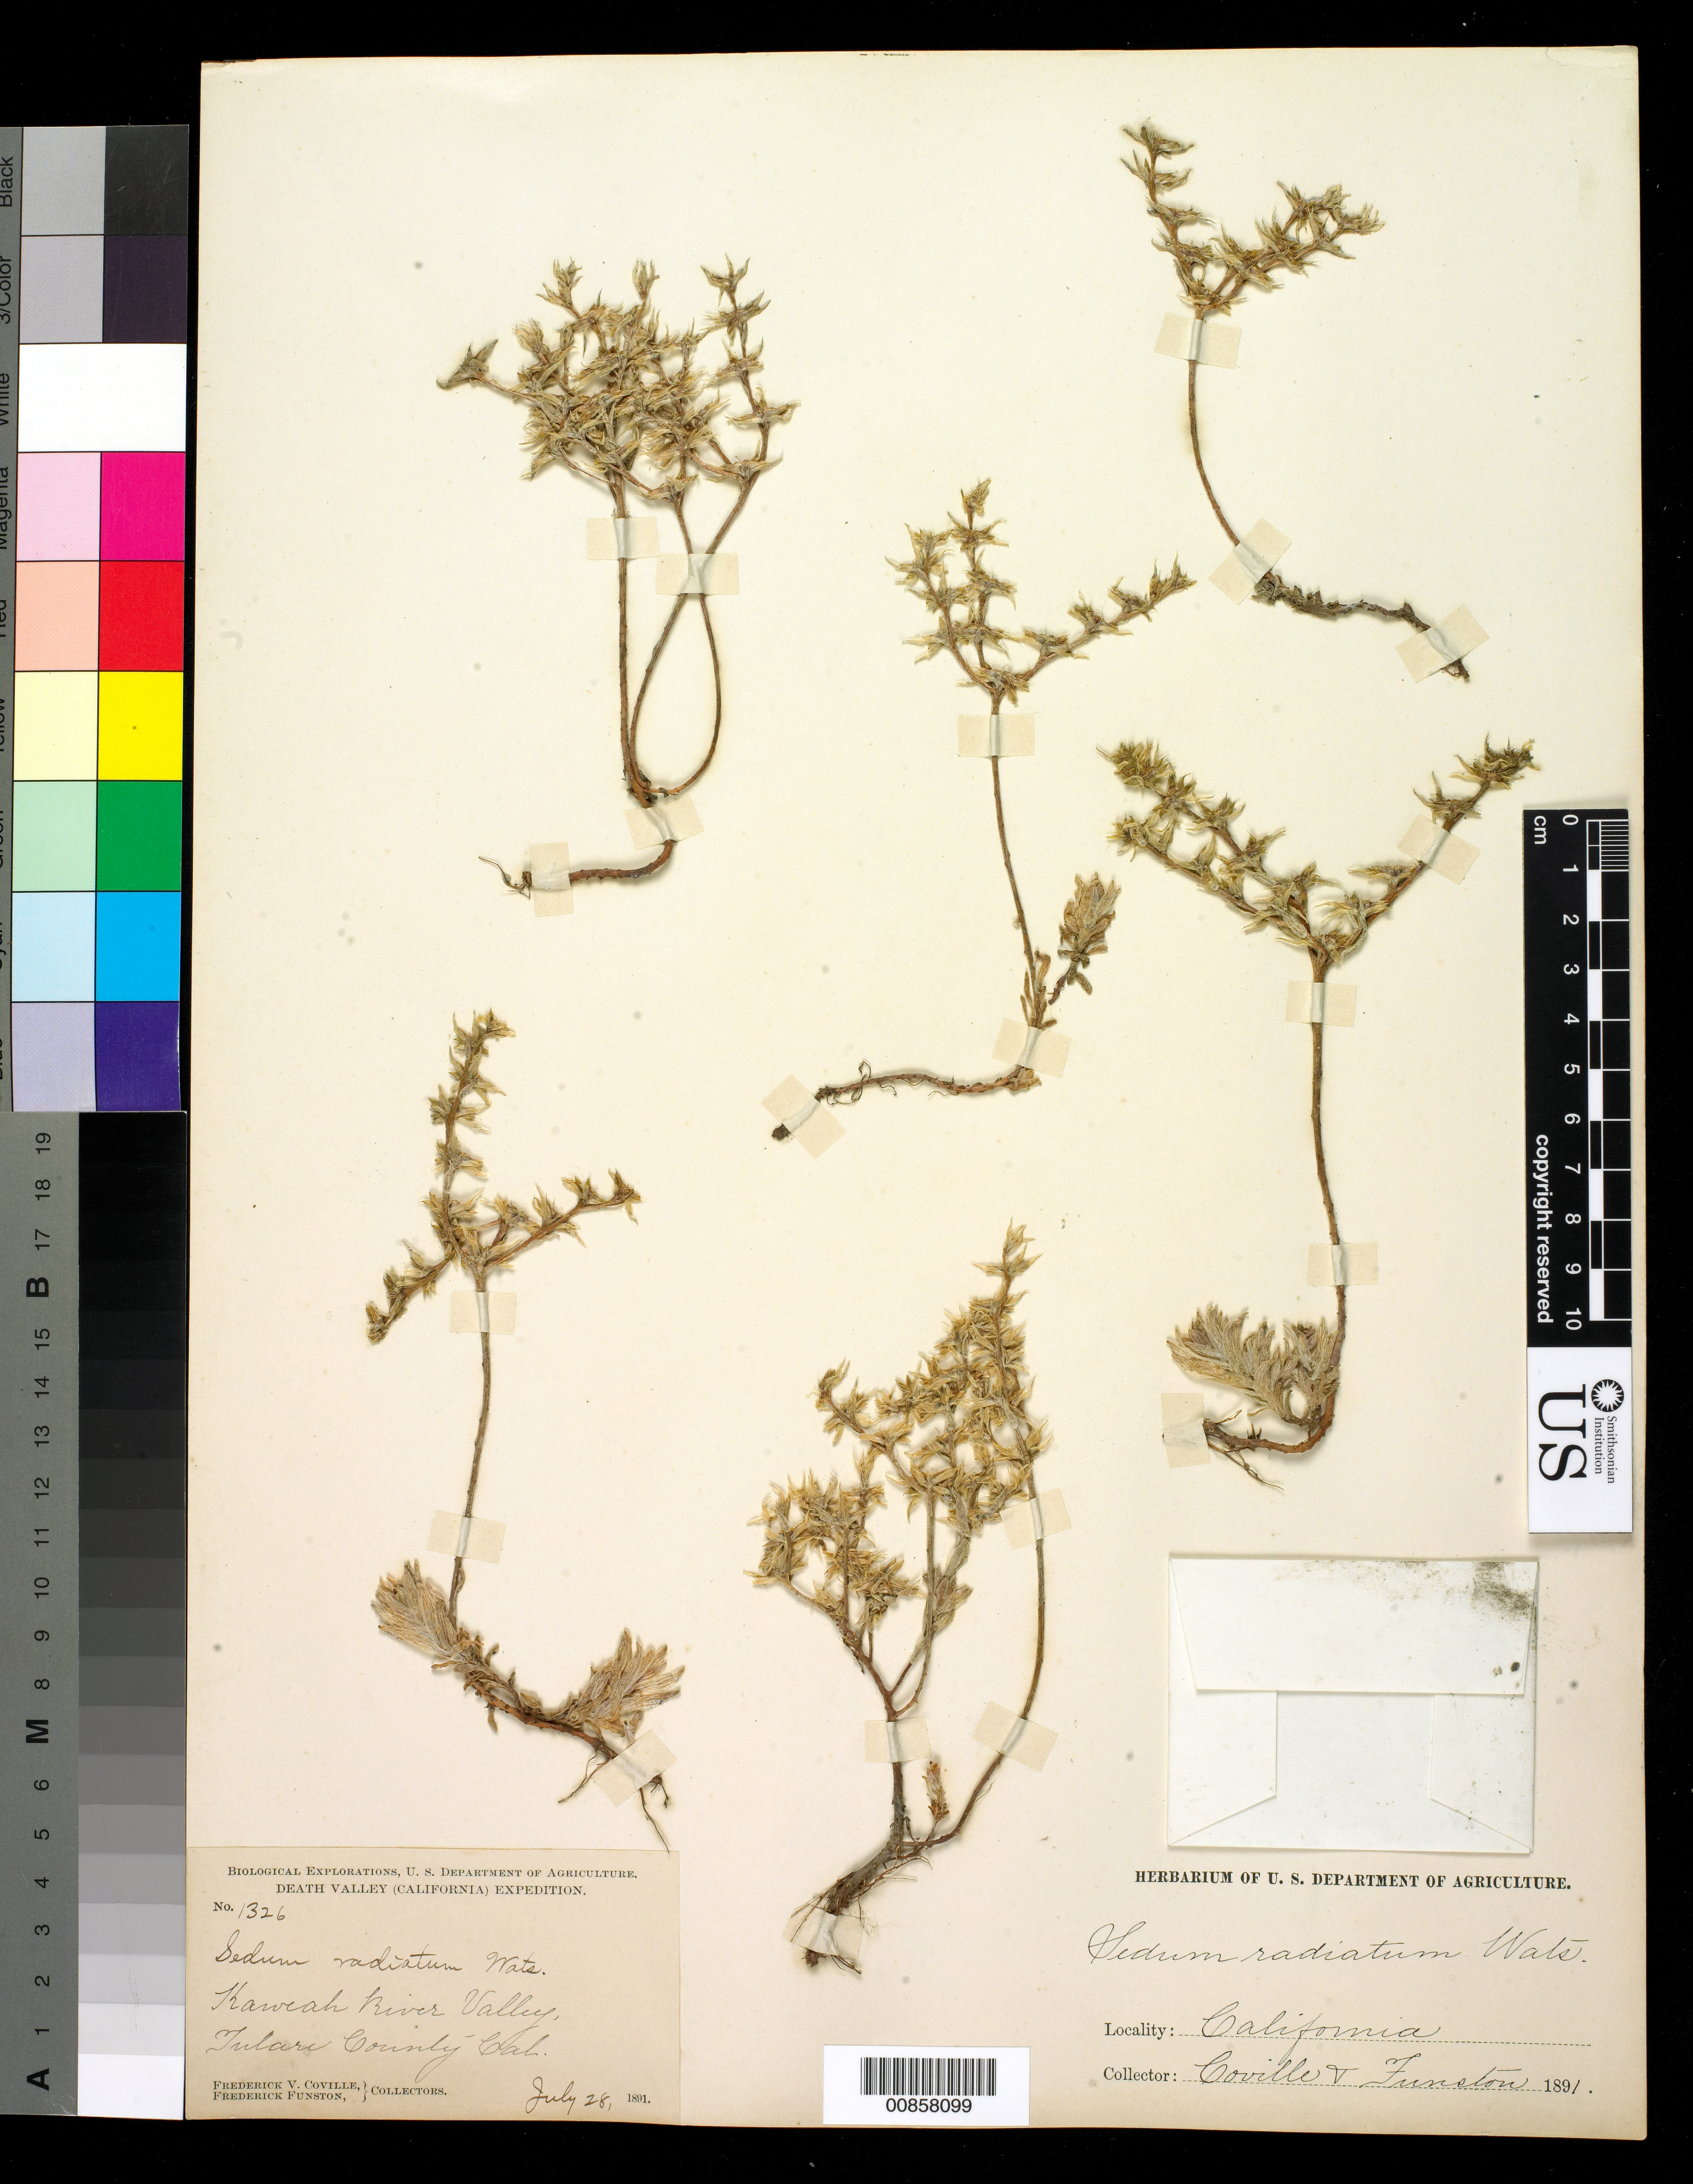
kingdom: Plantae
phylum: Tracheophyta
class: Magnoliopsida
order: Saxifragales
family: Crassulaceae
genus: Sedum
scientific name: Sedum radiatum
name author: S. Watson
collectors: F. V. Coville & F. Funston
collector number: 1326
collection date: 1891-07-28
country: United States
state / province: California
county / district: Tulare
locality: Kaweah River Valley